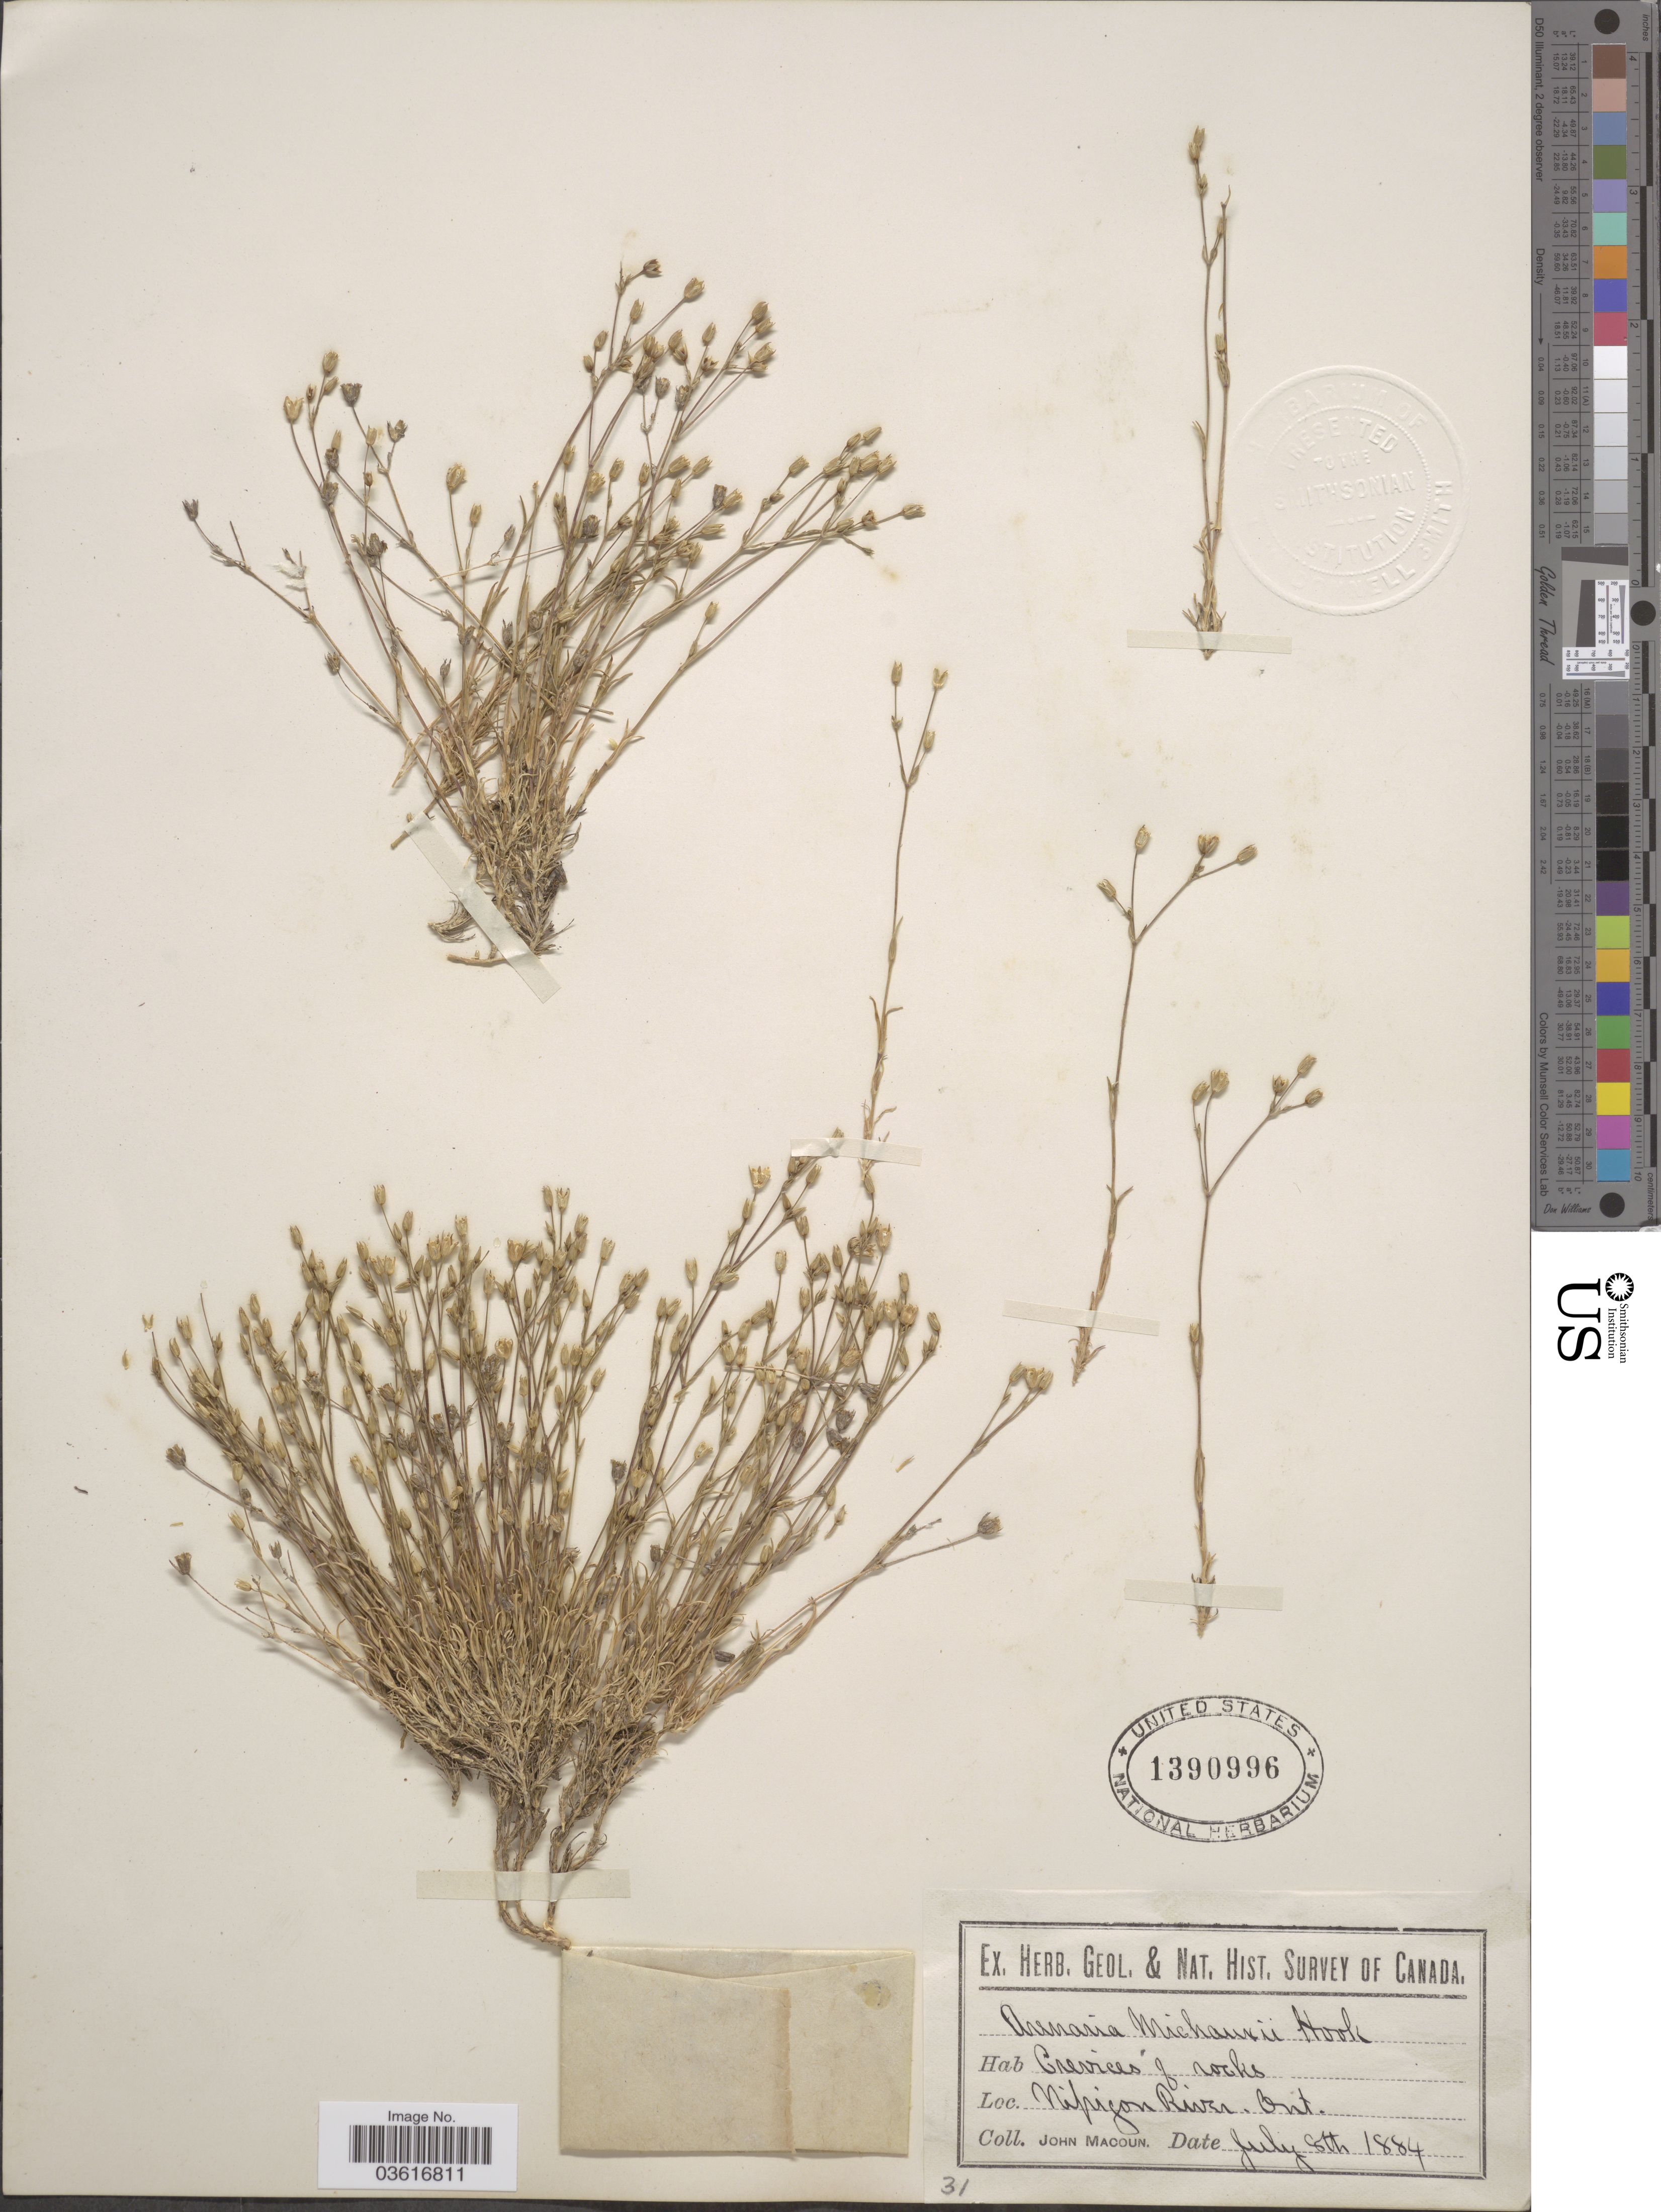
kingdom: Plantae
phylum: Tracheophyta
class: Magnoliopsida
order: Caryophyllales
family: Caryophyllaceae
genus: Minuartia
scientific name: Minuartia stricta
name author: (Sw.) Hiern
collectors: J. Macoun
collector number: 31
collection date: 1884-07-08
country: Canada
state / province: Ontario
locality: Nipigon River.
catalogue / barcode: US 1390996